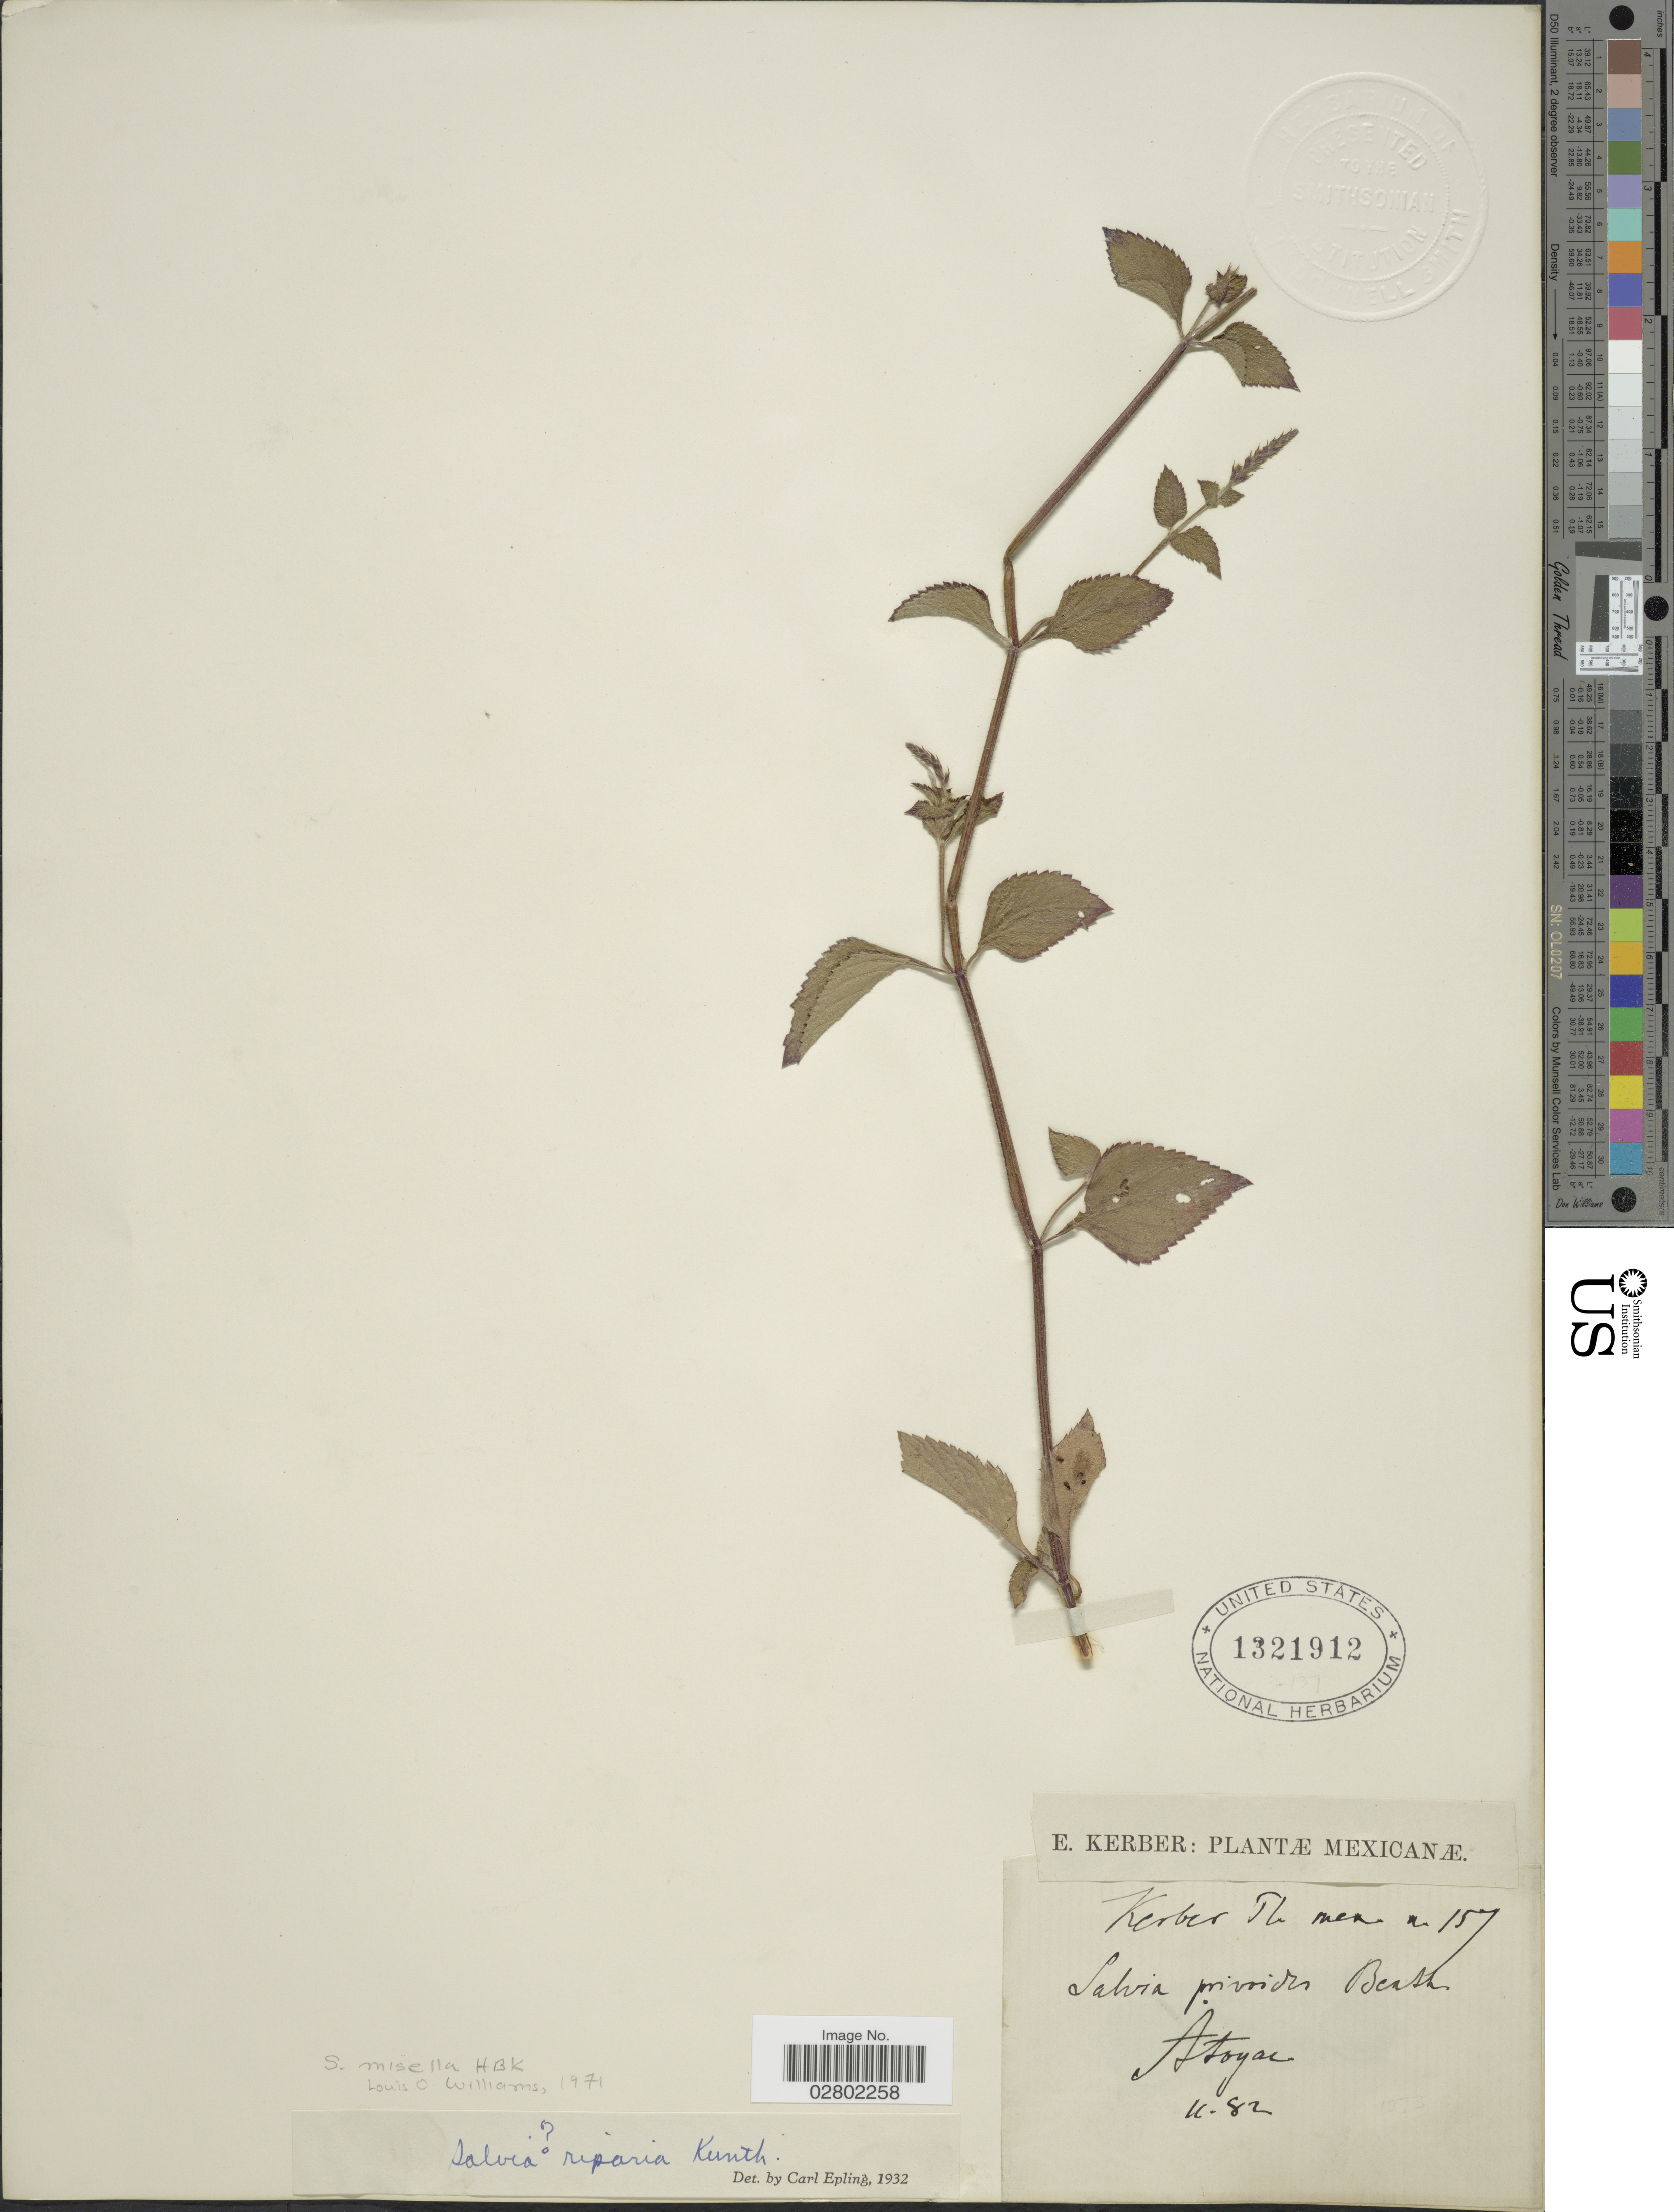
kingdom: Plantae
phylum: Tracheophyta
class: Magnoliopsida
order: Lamiales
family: Lamiaceae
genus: Salvia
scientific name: Salvia misella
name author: Kunth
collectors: E. Kerber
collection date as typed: Transcribed d/m/y: /11/82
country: Mexico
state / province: Jalisco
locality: Atoyac.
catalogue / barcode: US 1321912